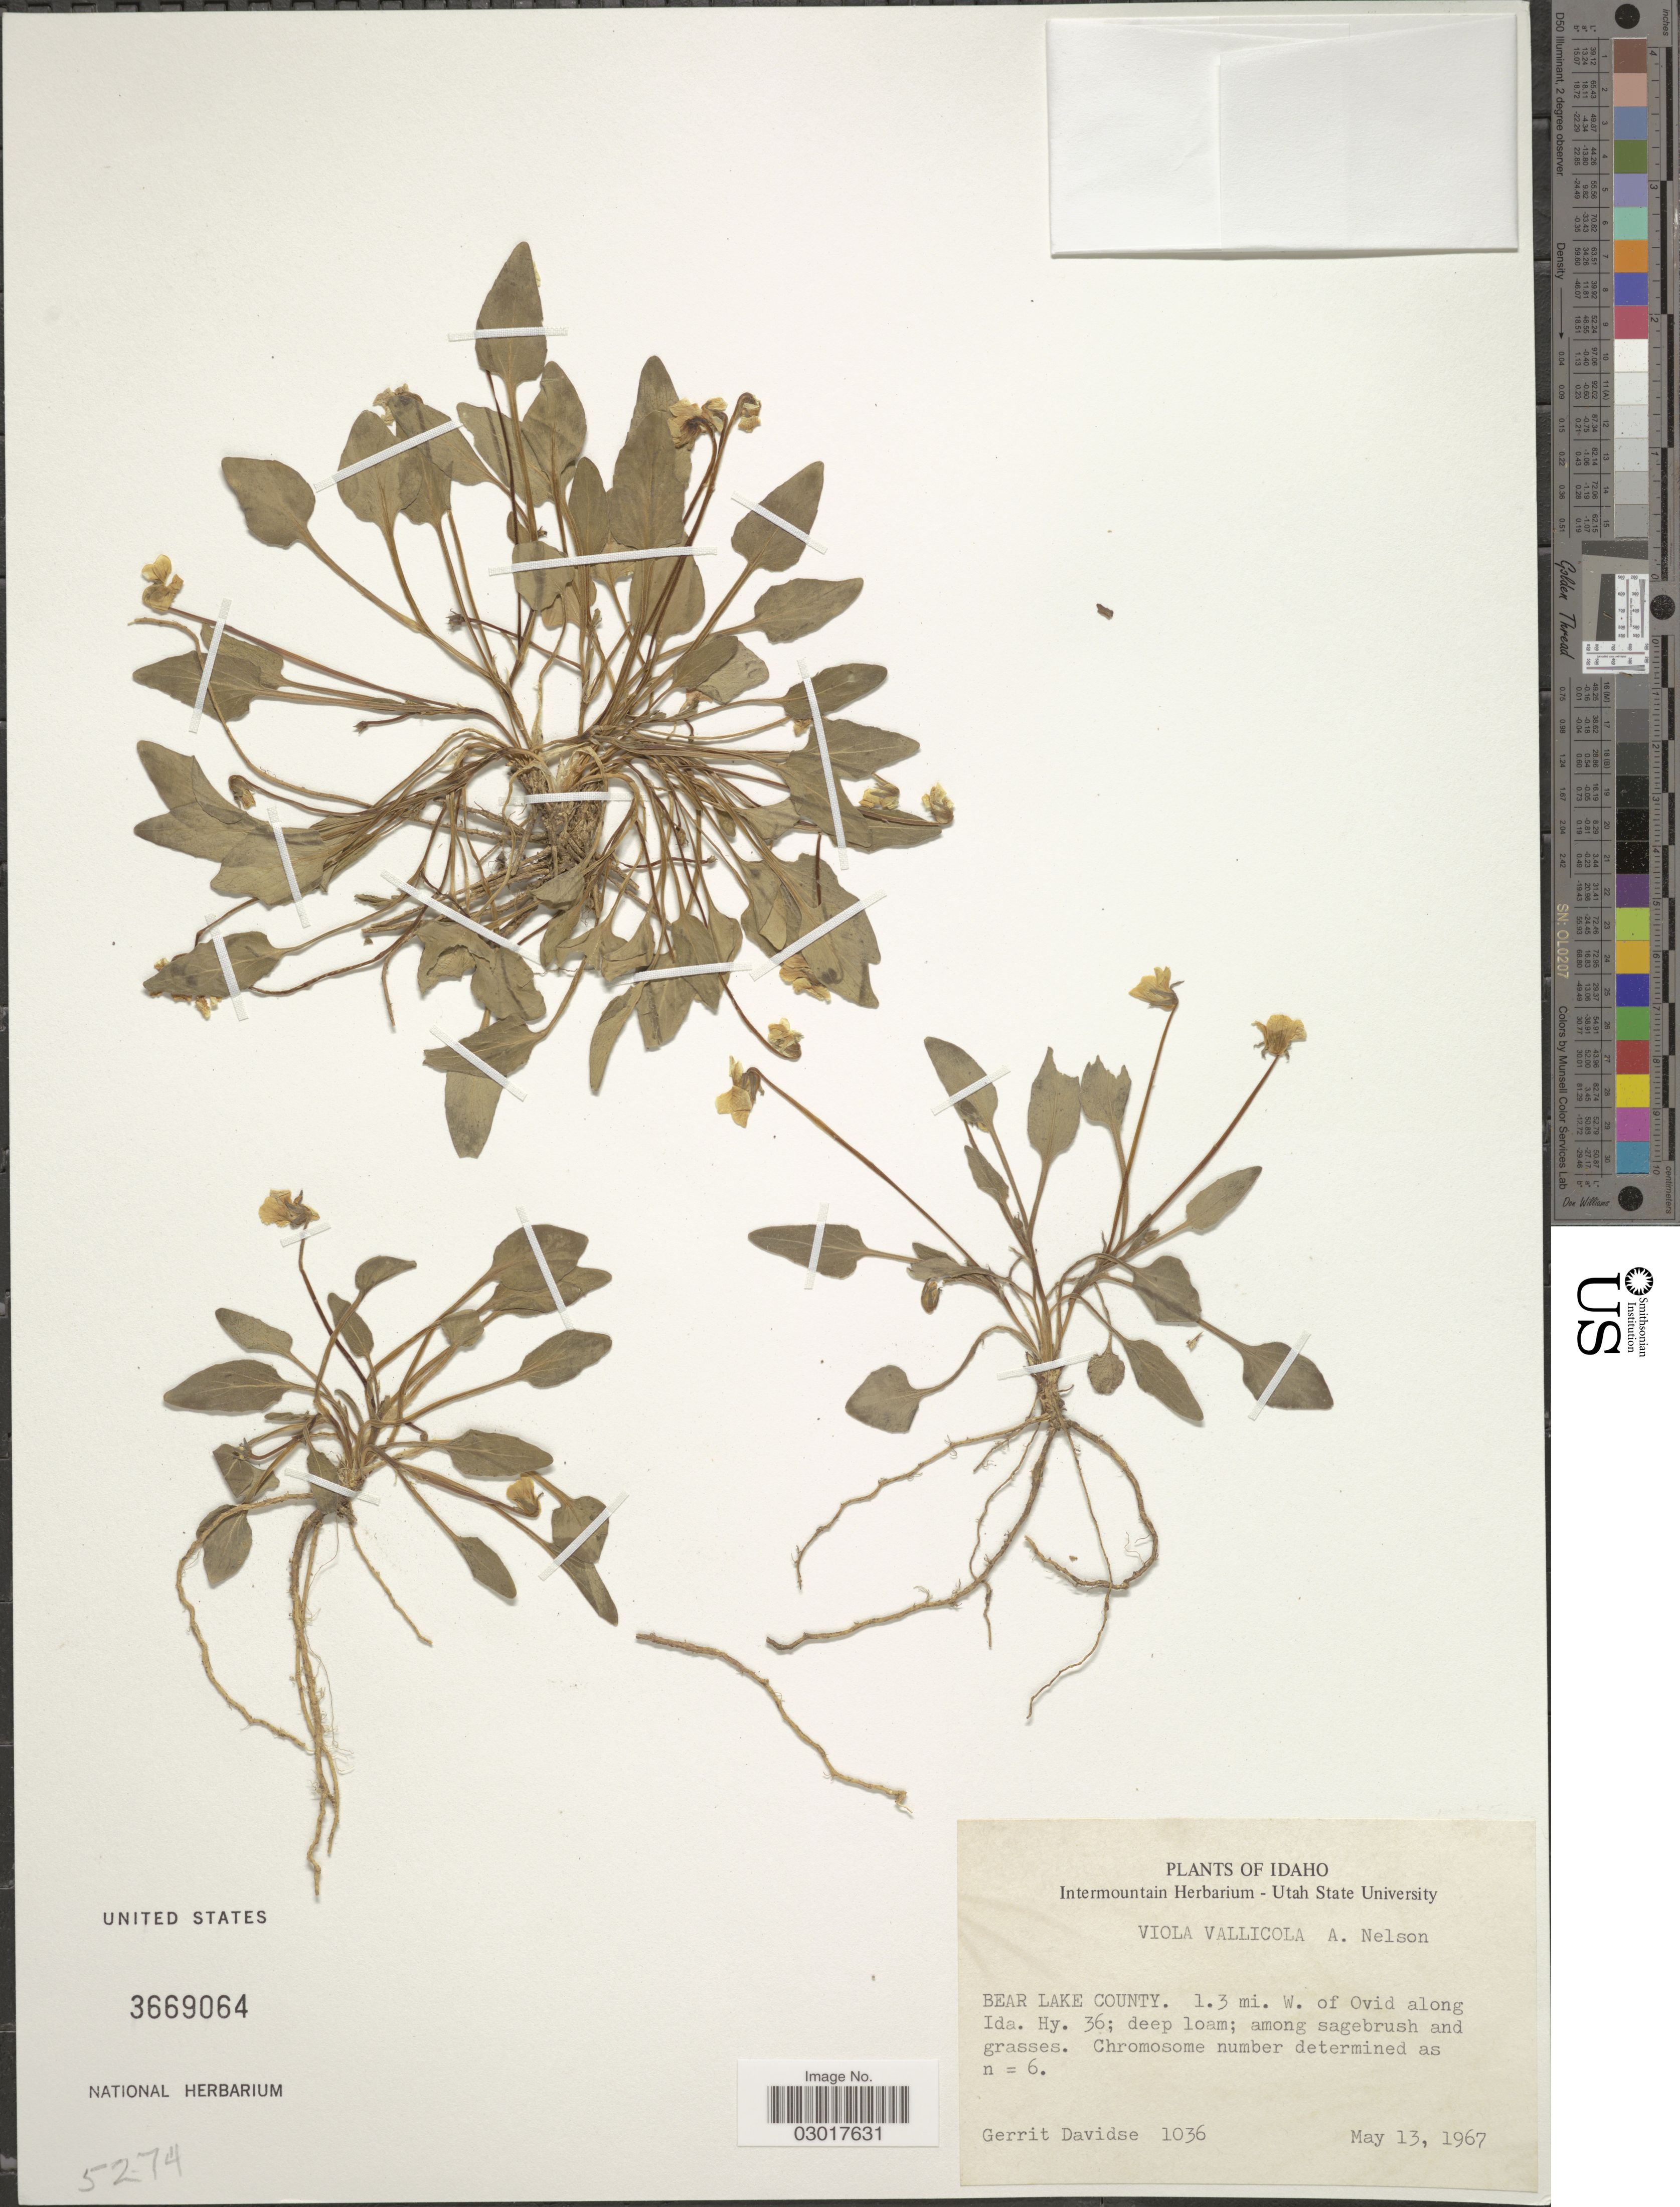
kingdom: Plantae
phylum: Tracheophyta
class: Magnoliopsida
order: Malpighiales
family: Violaceae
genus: Viola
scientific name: Viola vallicola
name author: A. Nelson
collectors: G. Davidse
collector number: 1036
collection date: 1967-05-13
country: United States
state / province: Idaho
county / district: Bear Lake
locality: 1.3 mi. W. of Ovid along Ida. Hy. 36.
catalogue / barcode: US 3669064